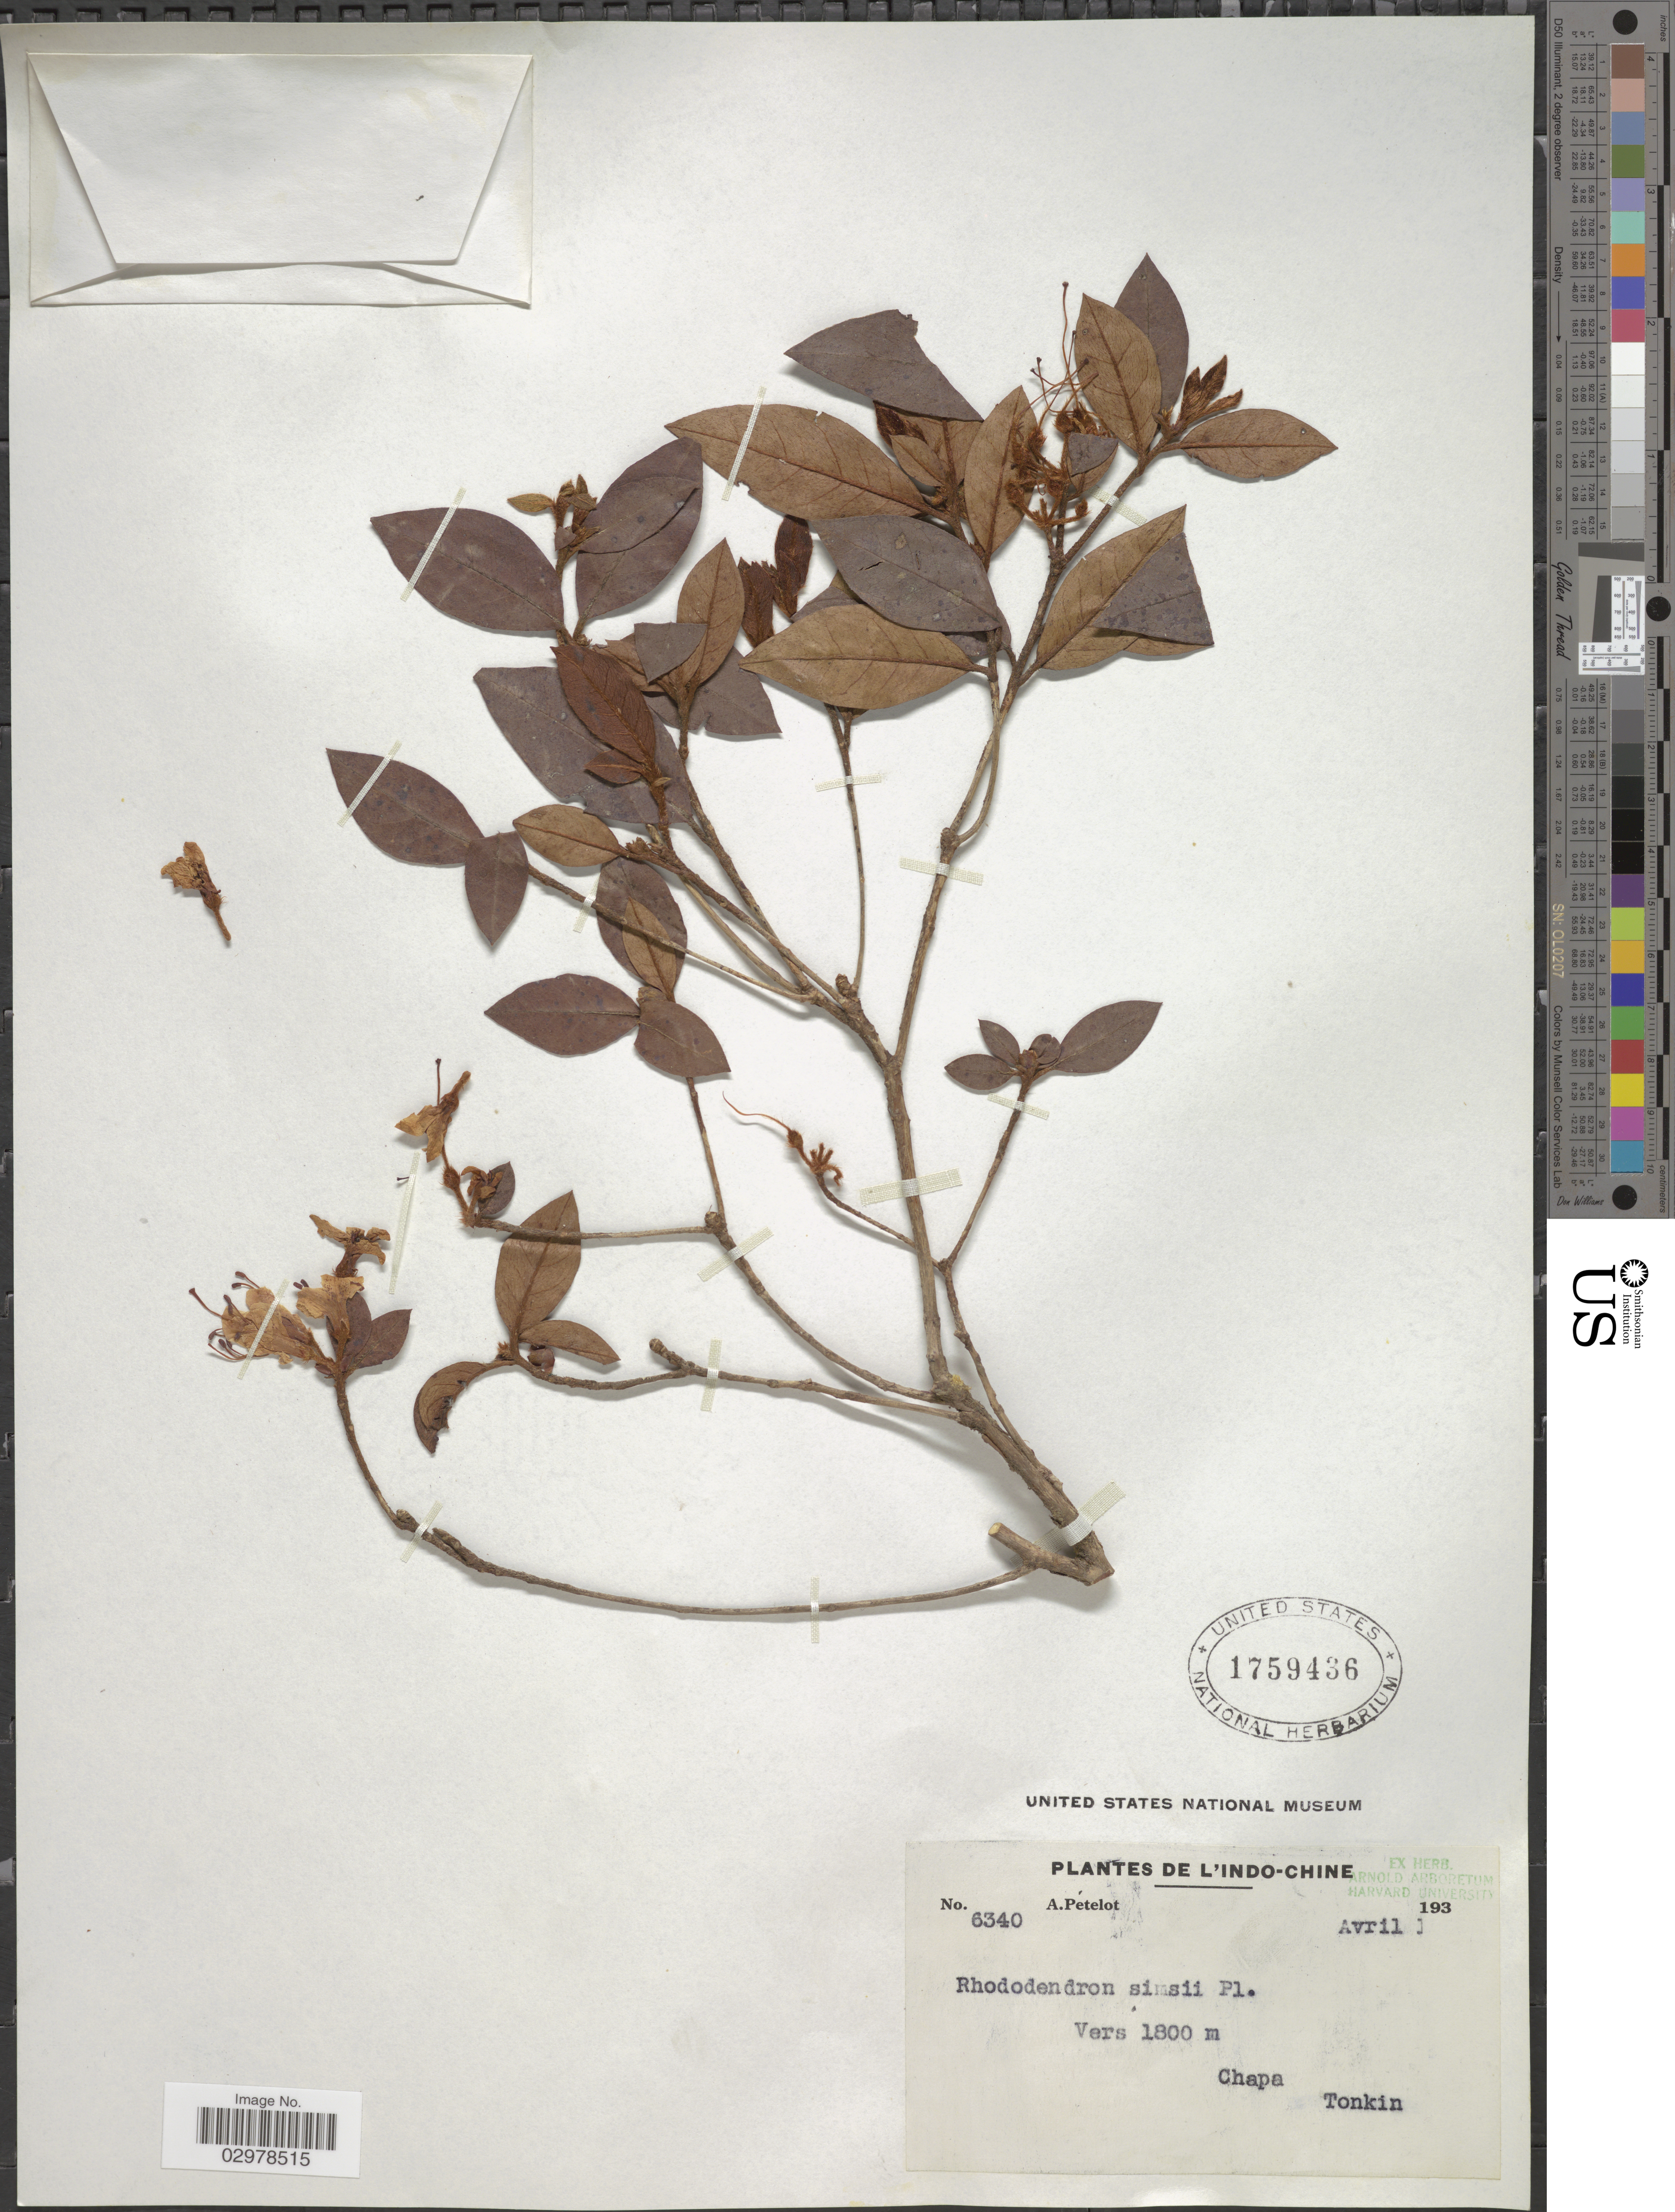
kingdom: Plantae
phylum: Tracheophyta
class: Magnoliopsida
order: Ericales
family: Ericaceae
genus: Rhododendron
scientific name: Rhododendron simsii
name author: Planch.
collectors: A. Petelot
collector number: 6340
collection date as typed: Avril 193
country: Vietnam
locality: Indo-Chine. Chapa, Tonkin.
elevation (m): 1800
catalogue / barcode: US 1759436